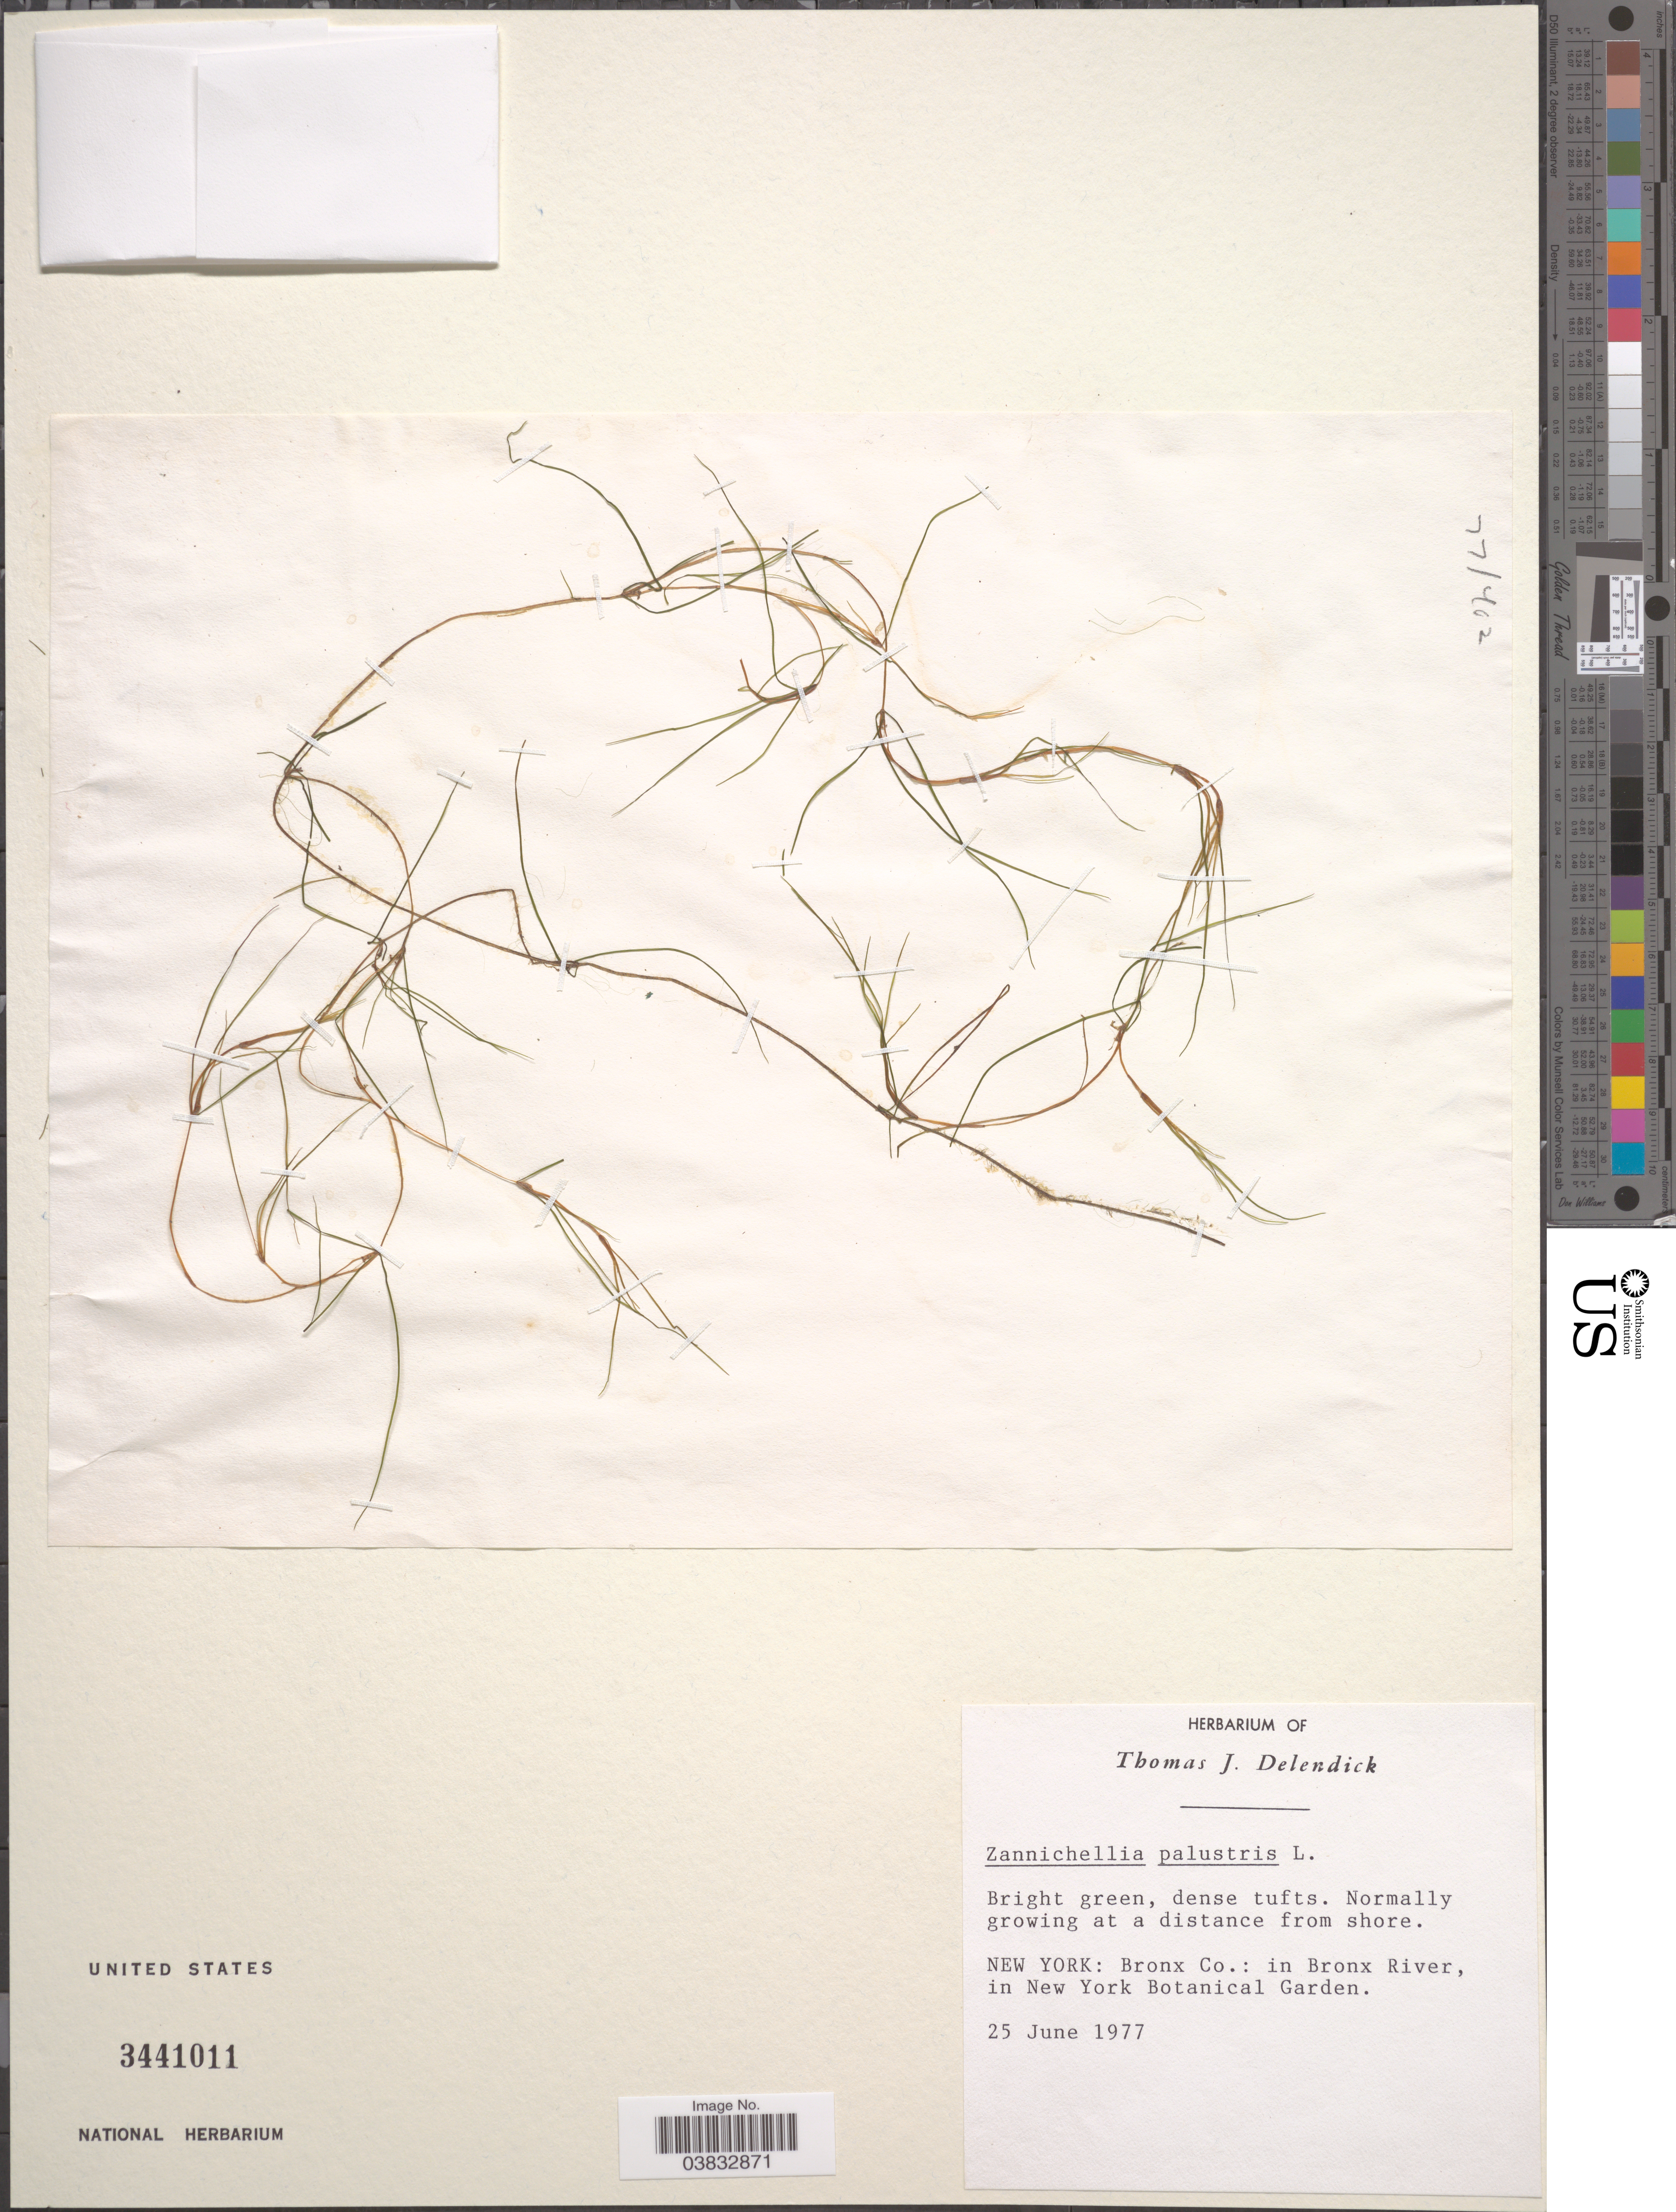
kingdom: Plantae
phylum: Tracheophyta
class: Liliopsida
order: Alismatales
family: Potamogetonaceae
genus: Zannichellia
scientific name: Zannichellia palustris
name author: L.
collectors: Ex Herb. Thomas J. Delendick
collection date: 1977-06-25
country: United States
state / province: New York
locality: Bronx Co.: in Bronx River, in New York Botanical Garden.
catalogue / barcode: US 3441011